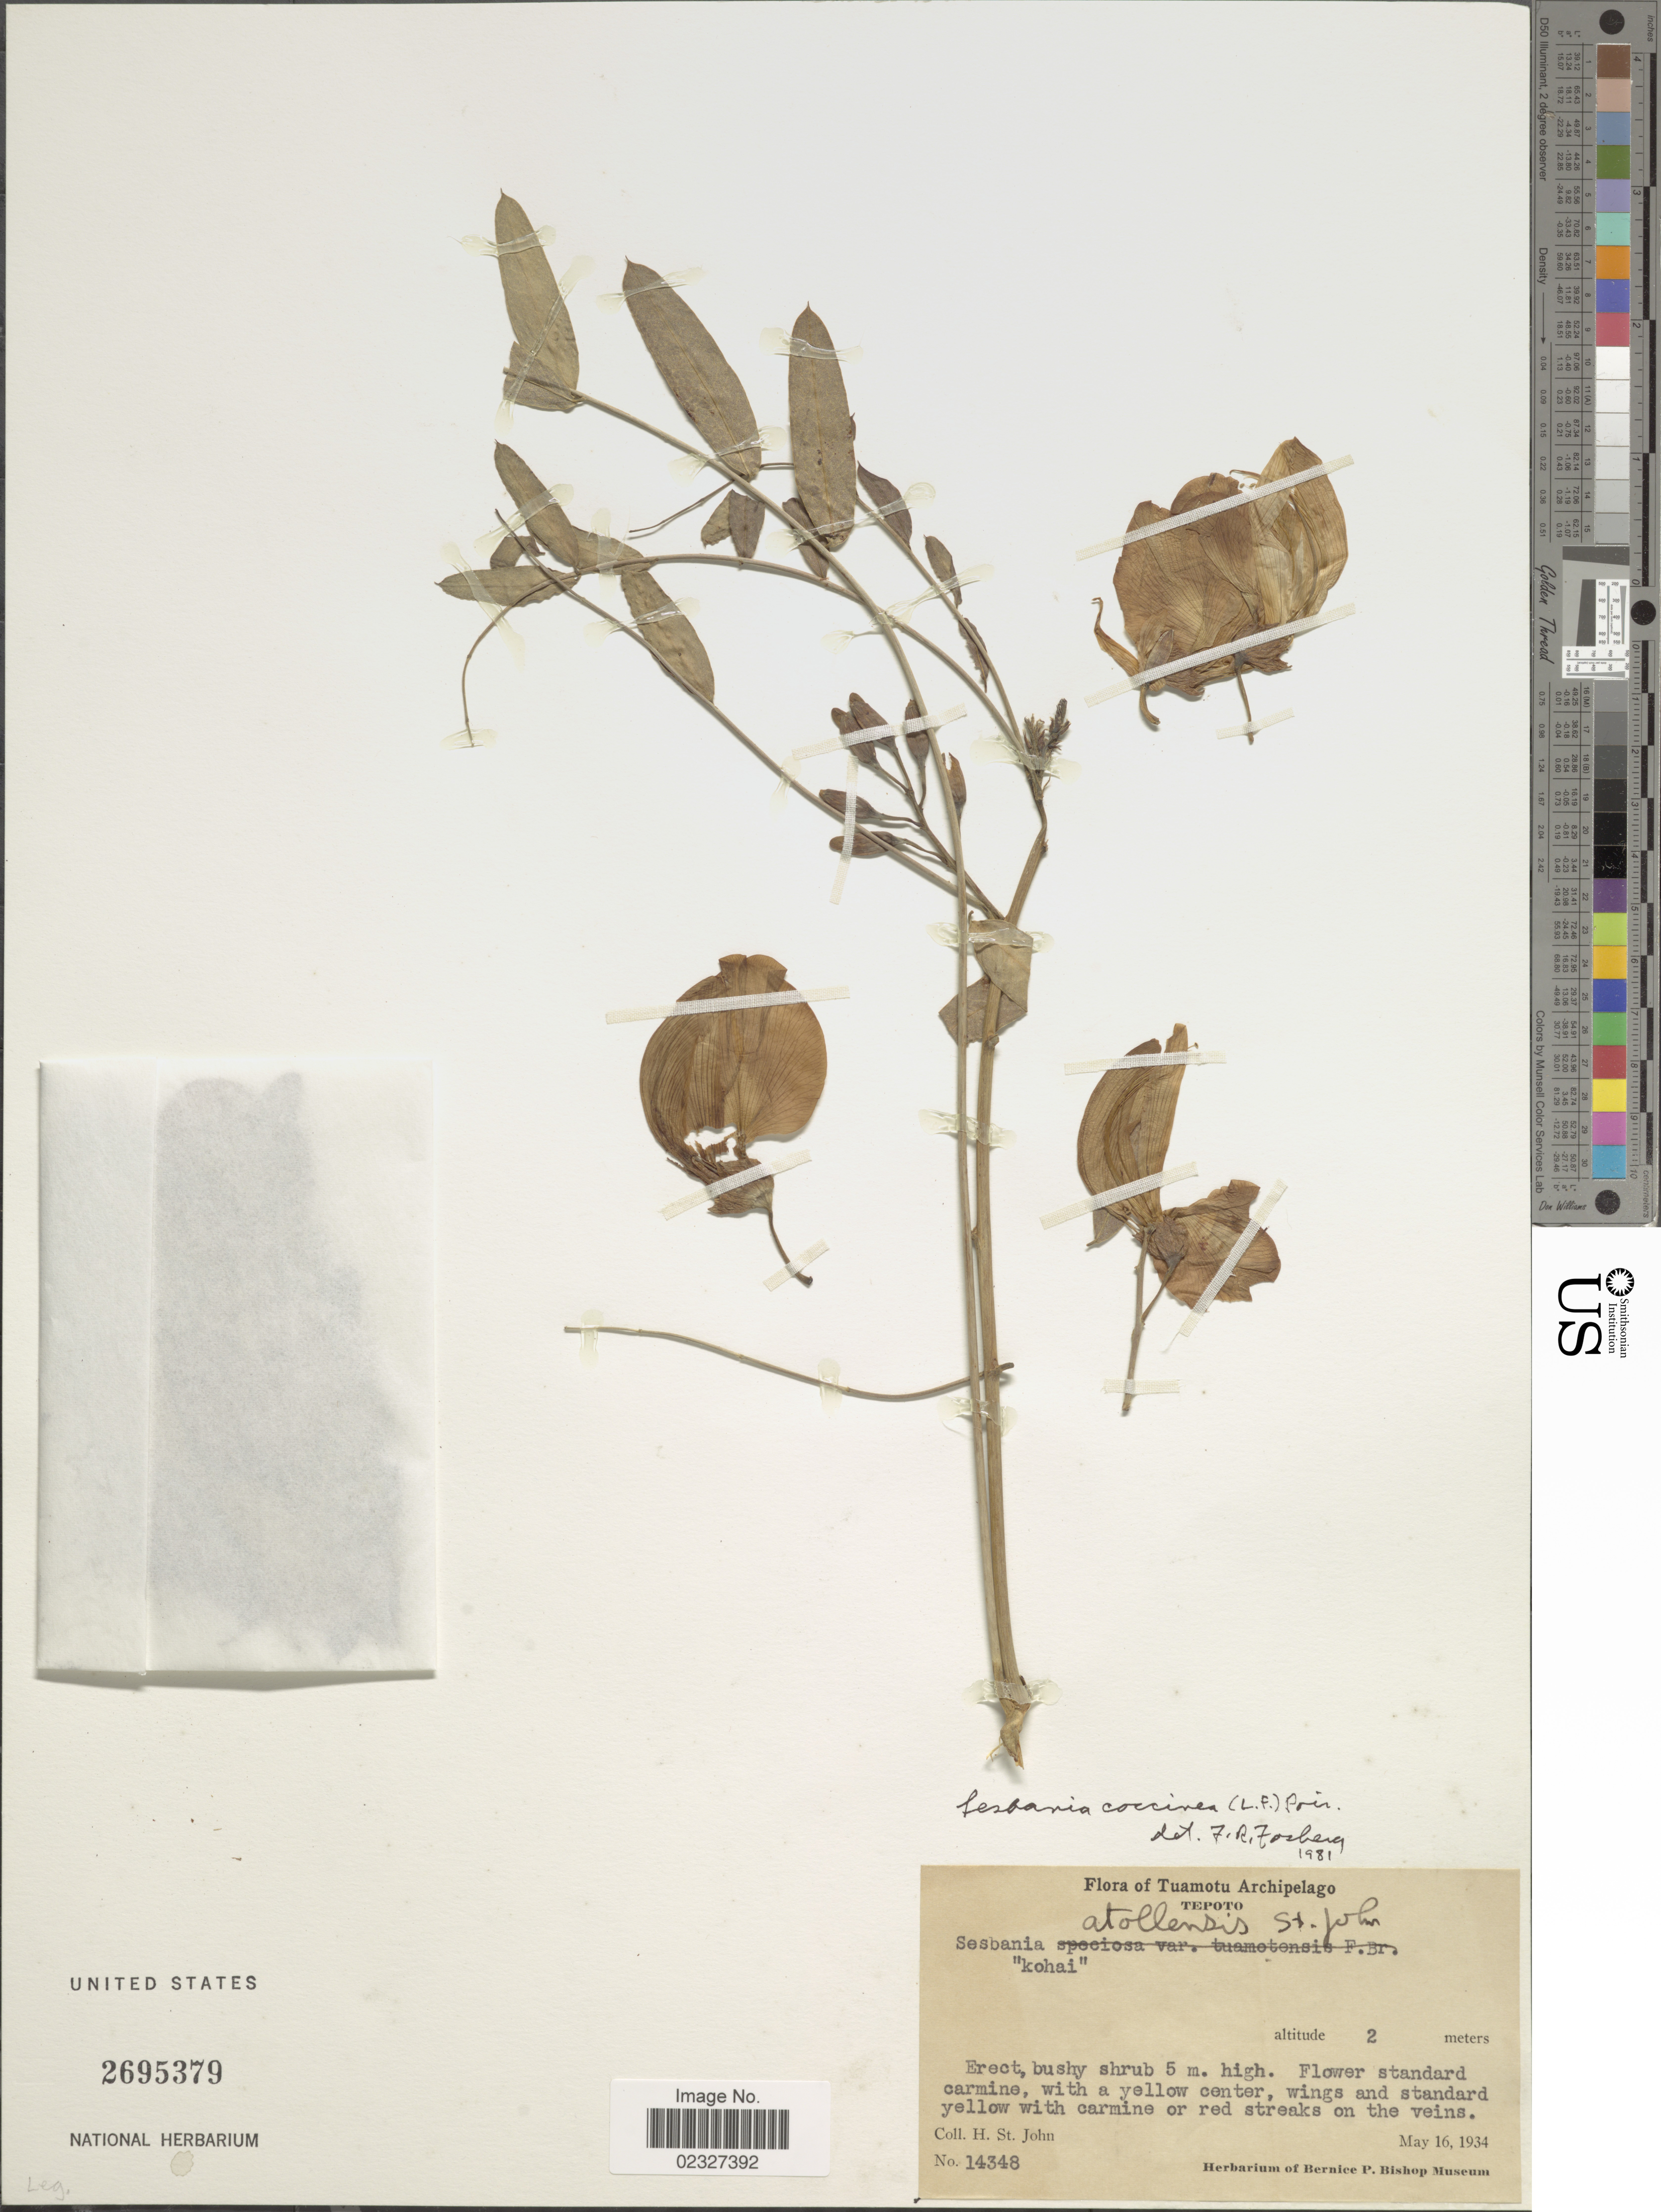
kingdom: Plantae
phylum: Tracheophyta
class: Magnoliopsida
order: Fabales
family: Fabaceae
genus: Sesbania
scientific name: Sesbania coccinea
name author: (L. f.) Poir.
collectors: H. St. John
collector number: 14348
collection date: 1934-05-16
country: French Polynesia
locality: Tuamotu Archipelago, Tepoto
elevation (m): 2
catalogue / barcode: US 2695379